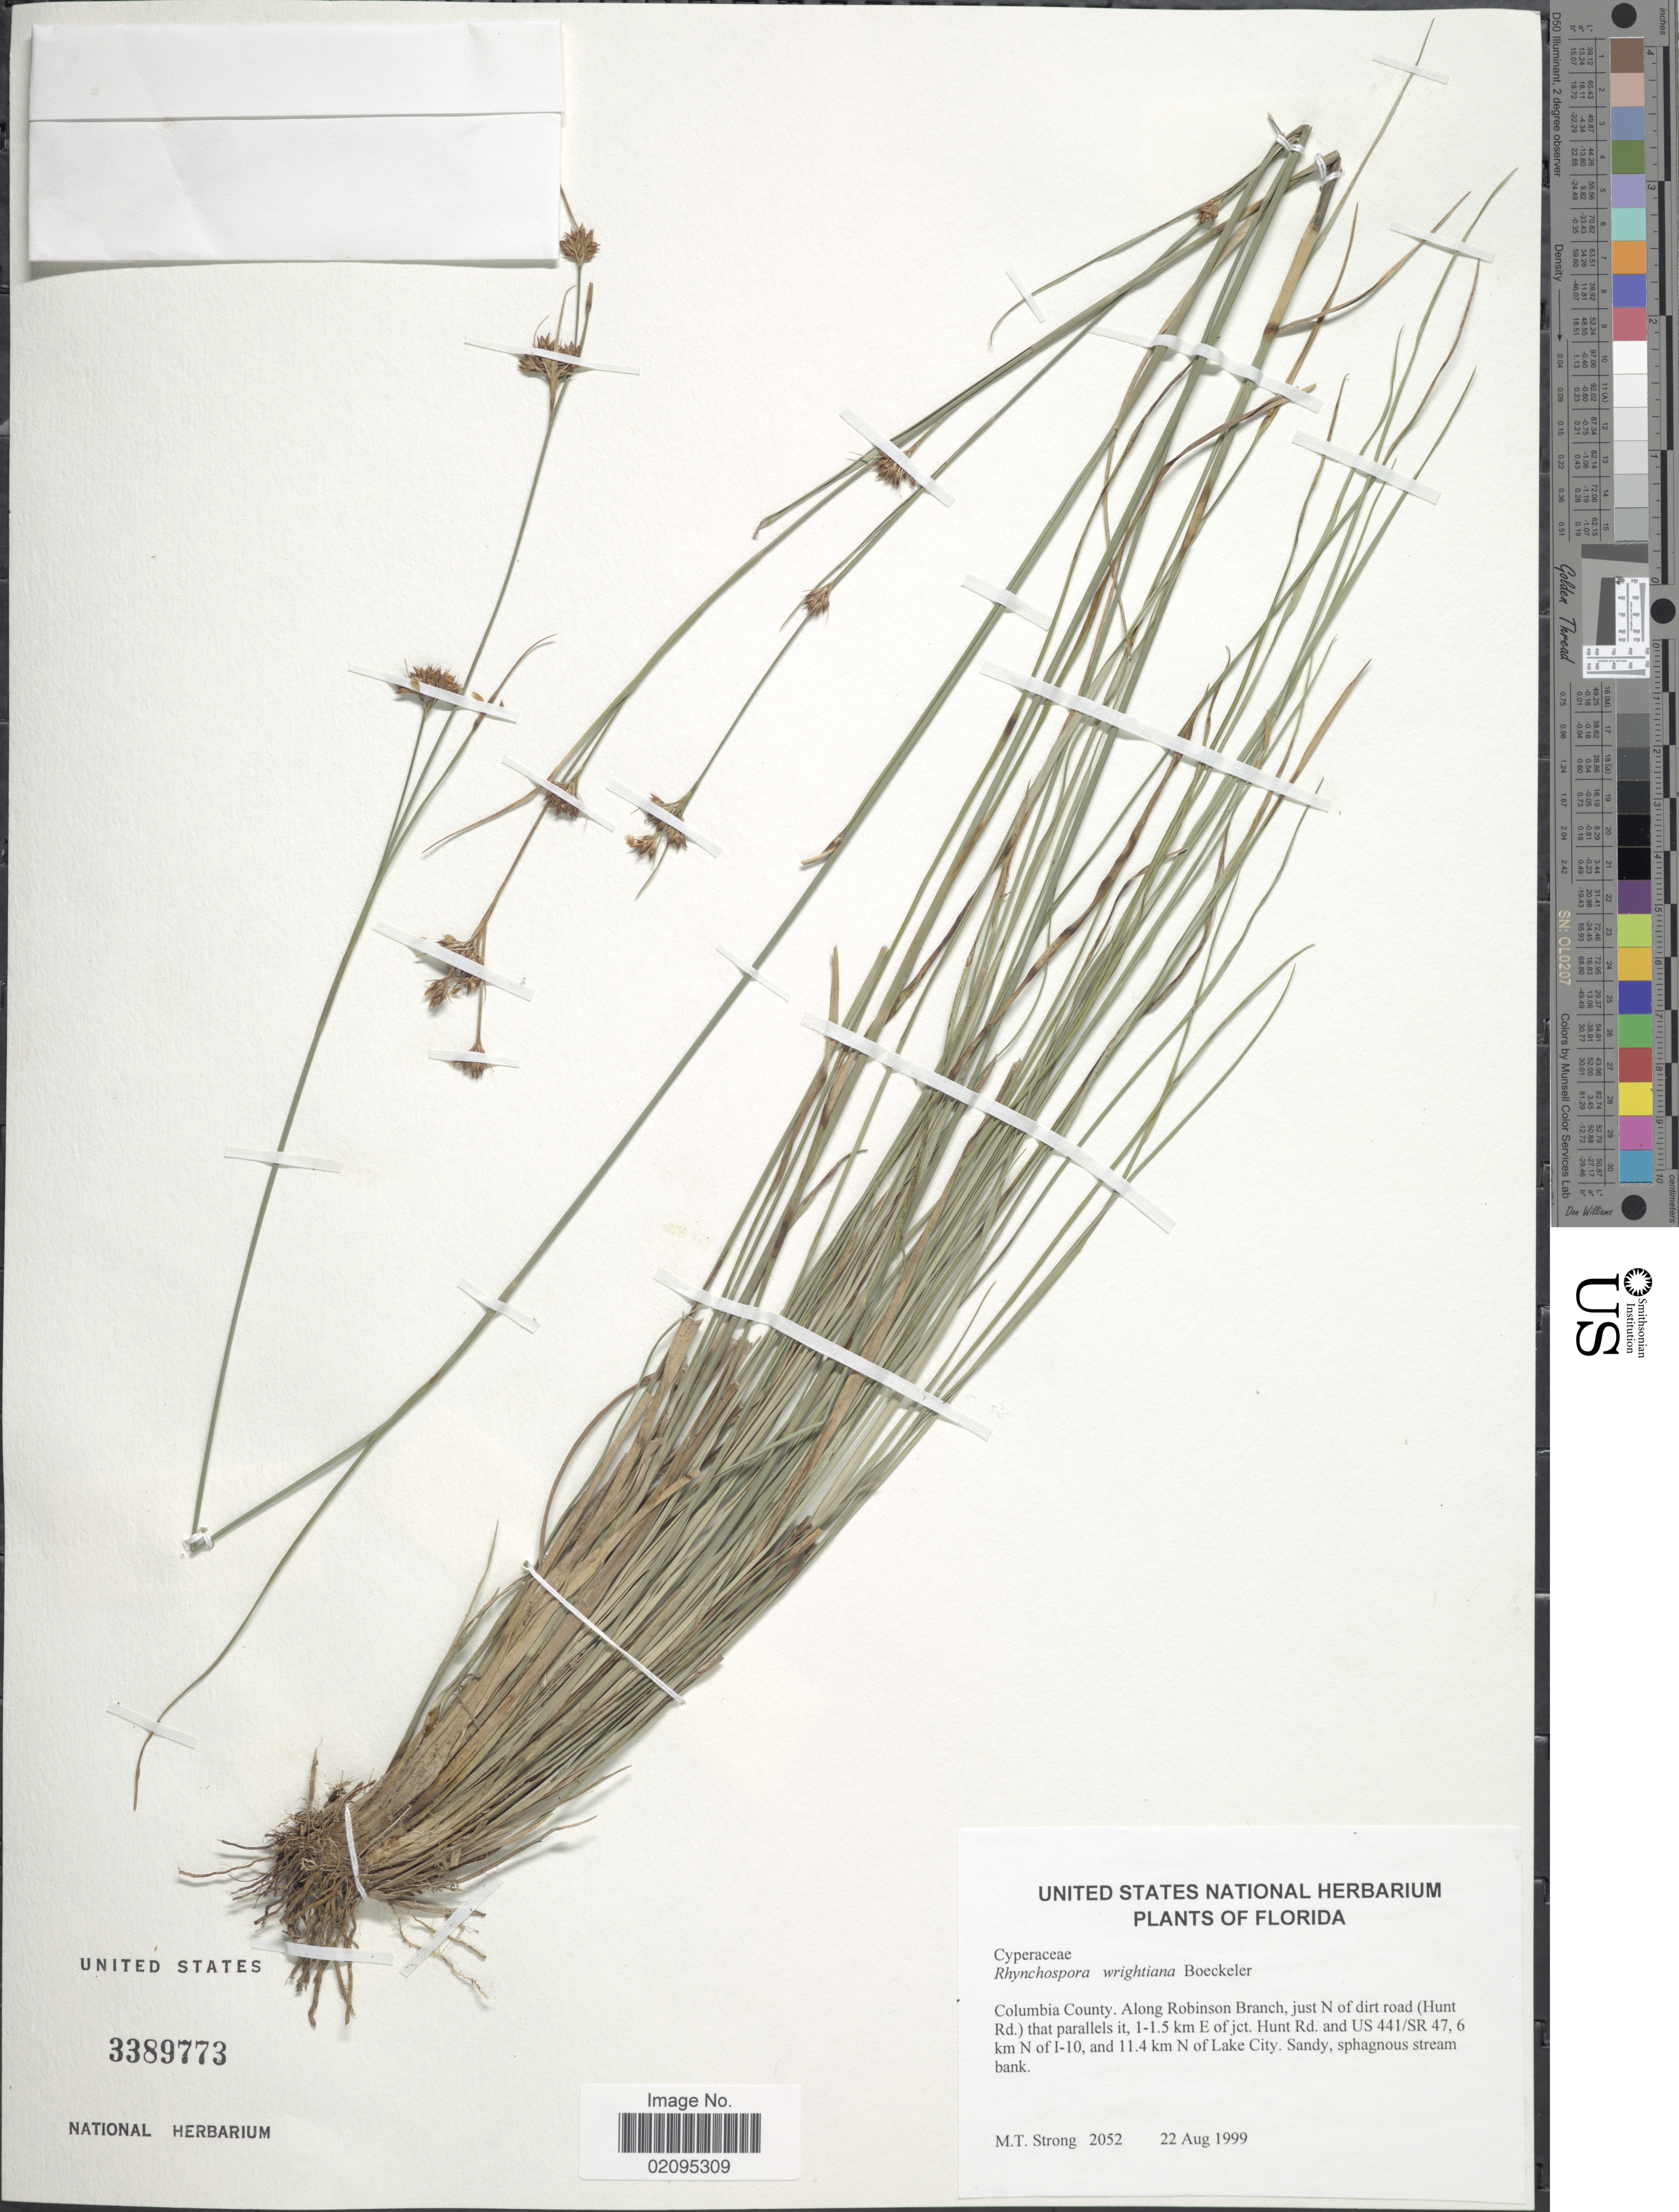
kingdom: Plantae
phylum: Tracheophyta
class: Liliopsida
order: Poales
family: Cyperaceae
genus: Rhynchospora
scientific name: Rhynchospora wrightiana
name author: Boeckeler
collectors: M. T. Strong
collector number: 2052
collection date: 1999-08-22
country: United States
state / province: Florida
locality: Columbia County, along Robinson Branch, just N of dirt road (Hunt Rd.) that parallels it, I-1.5 km E of jct. Hunt Rd. and US 441/SR 47, 6 km N of I-10, and 11.4 km N of Lake City, stream bank.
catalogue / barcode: US 3389773